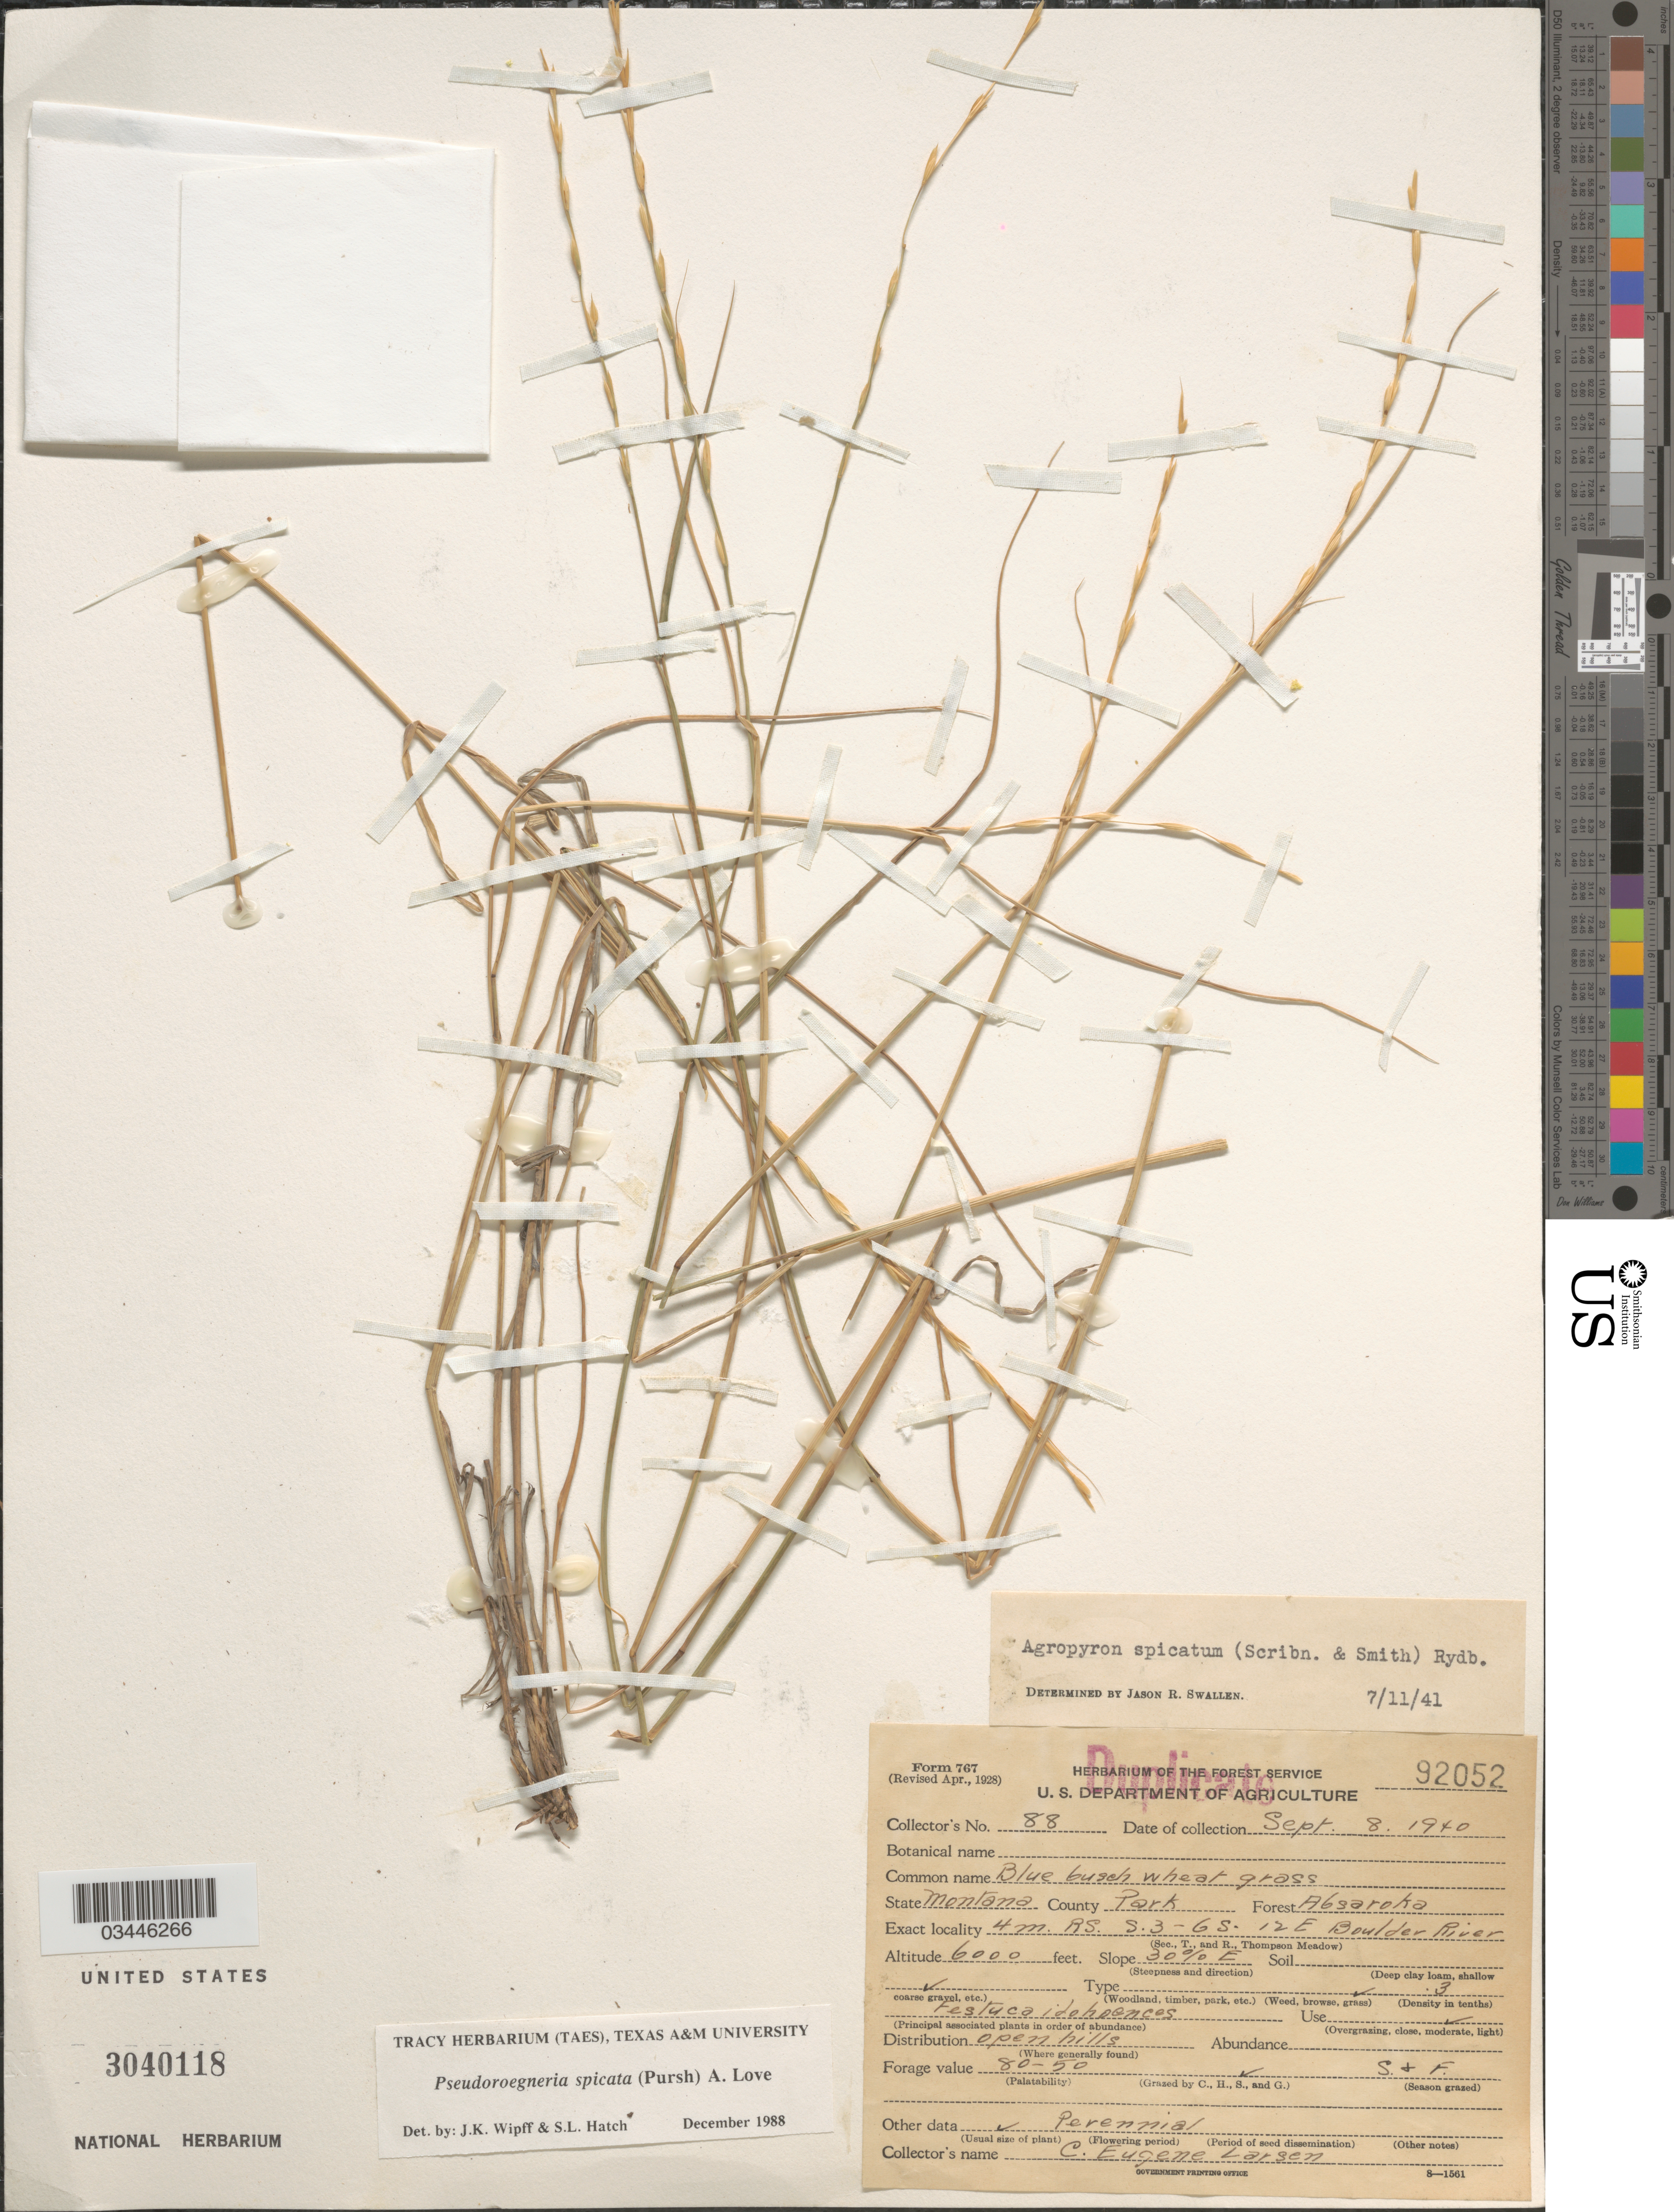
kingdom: Plantae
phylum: Tracheophyta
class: Liliopsida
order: Poales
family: Poaceae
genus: Pseudoroegneria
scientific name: Pseudoroegneria spicata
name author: (Pursh) Á. Löve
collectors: C. Larsen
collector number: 88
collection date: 1940-09-08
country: United States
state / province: Montana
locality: County Park. Forest Absaroka. 4 mi. RS. S.3 - 6S. 12 E Boulder River. Slope 30% E.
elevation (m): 1829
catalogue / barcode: US 3040118